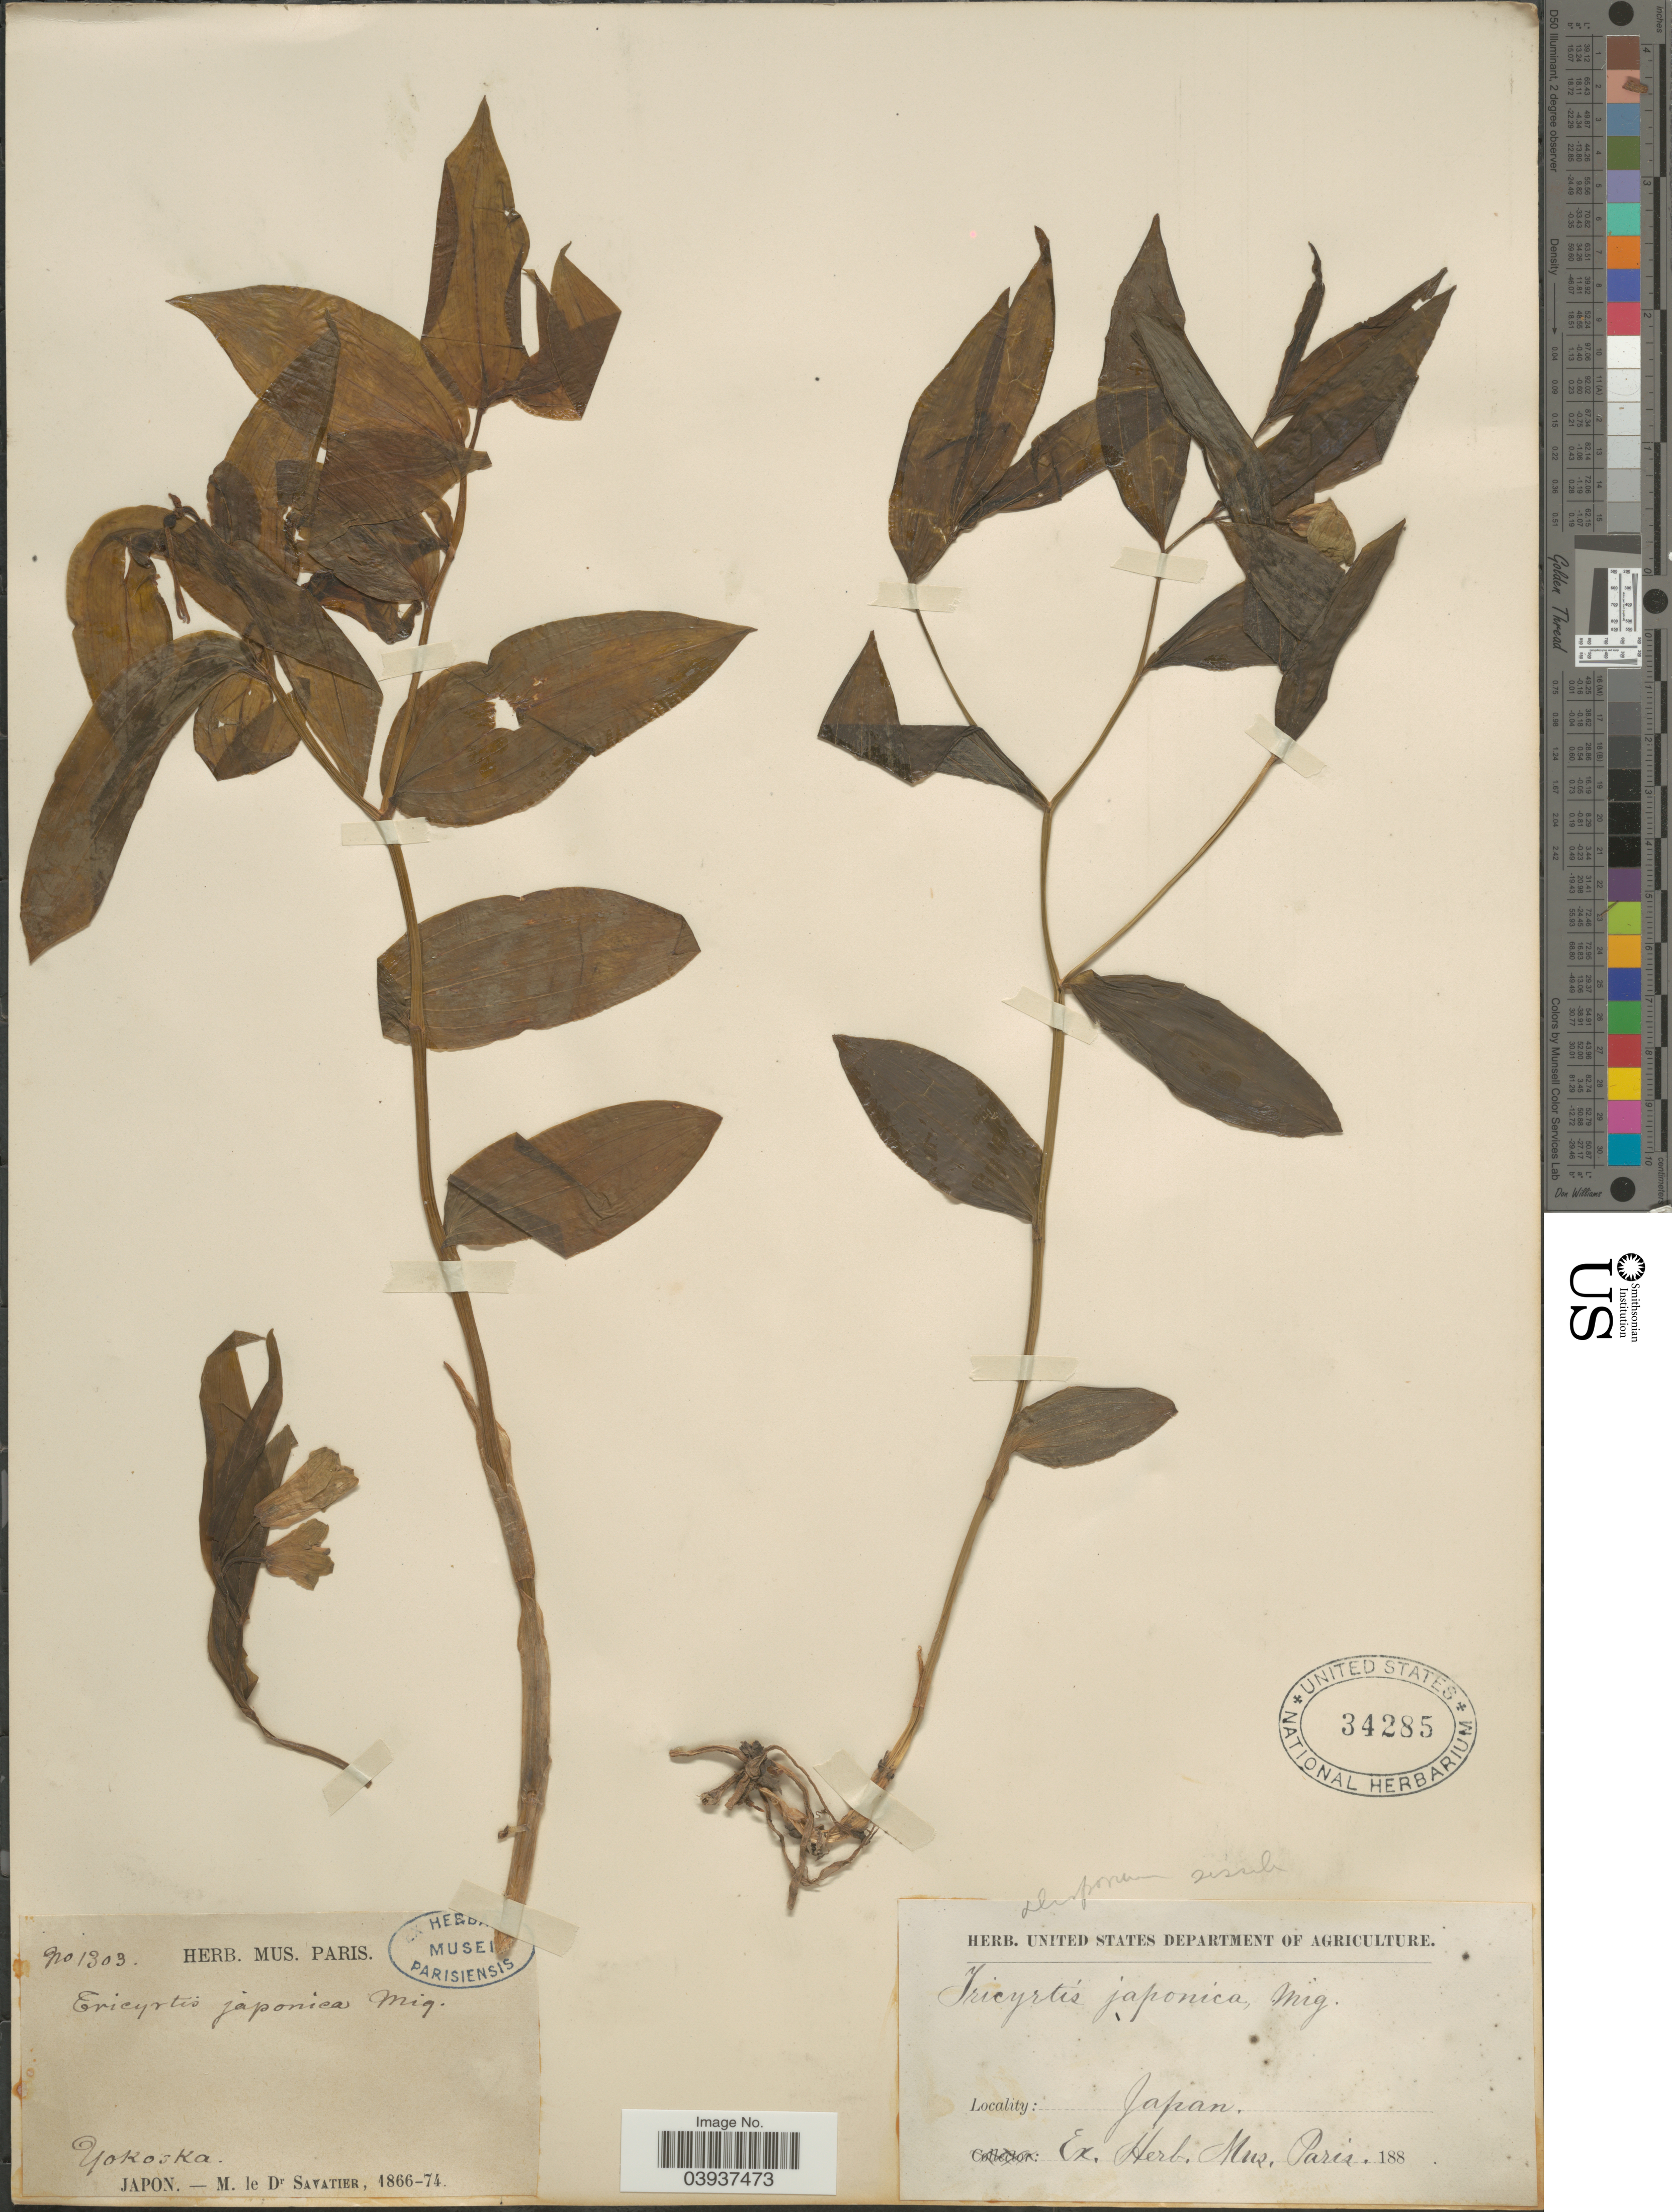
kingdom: Plantae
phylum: Tracheophyta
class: Liliopsida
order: Liliales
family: Colchicaceae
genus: Disporum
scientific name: Disporum sessile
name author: D. Don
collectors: Savatier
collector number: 1303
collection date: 1866/1874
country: Japan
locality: Yokoska.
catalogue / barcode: US 34285